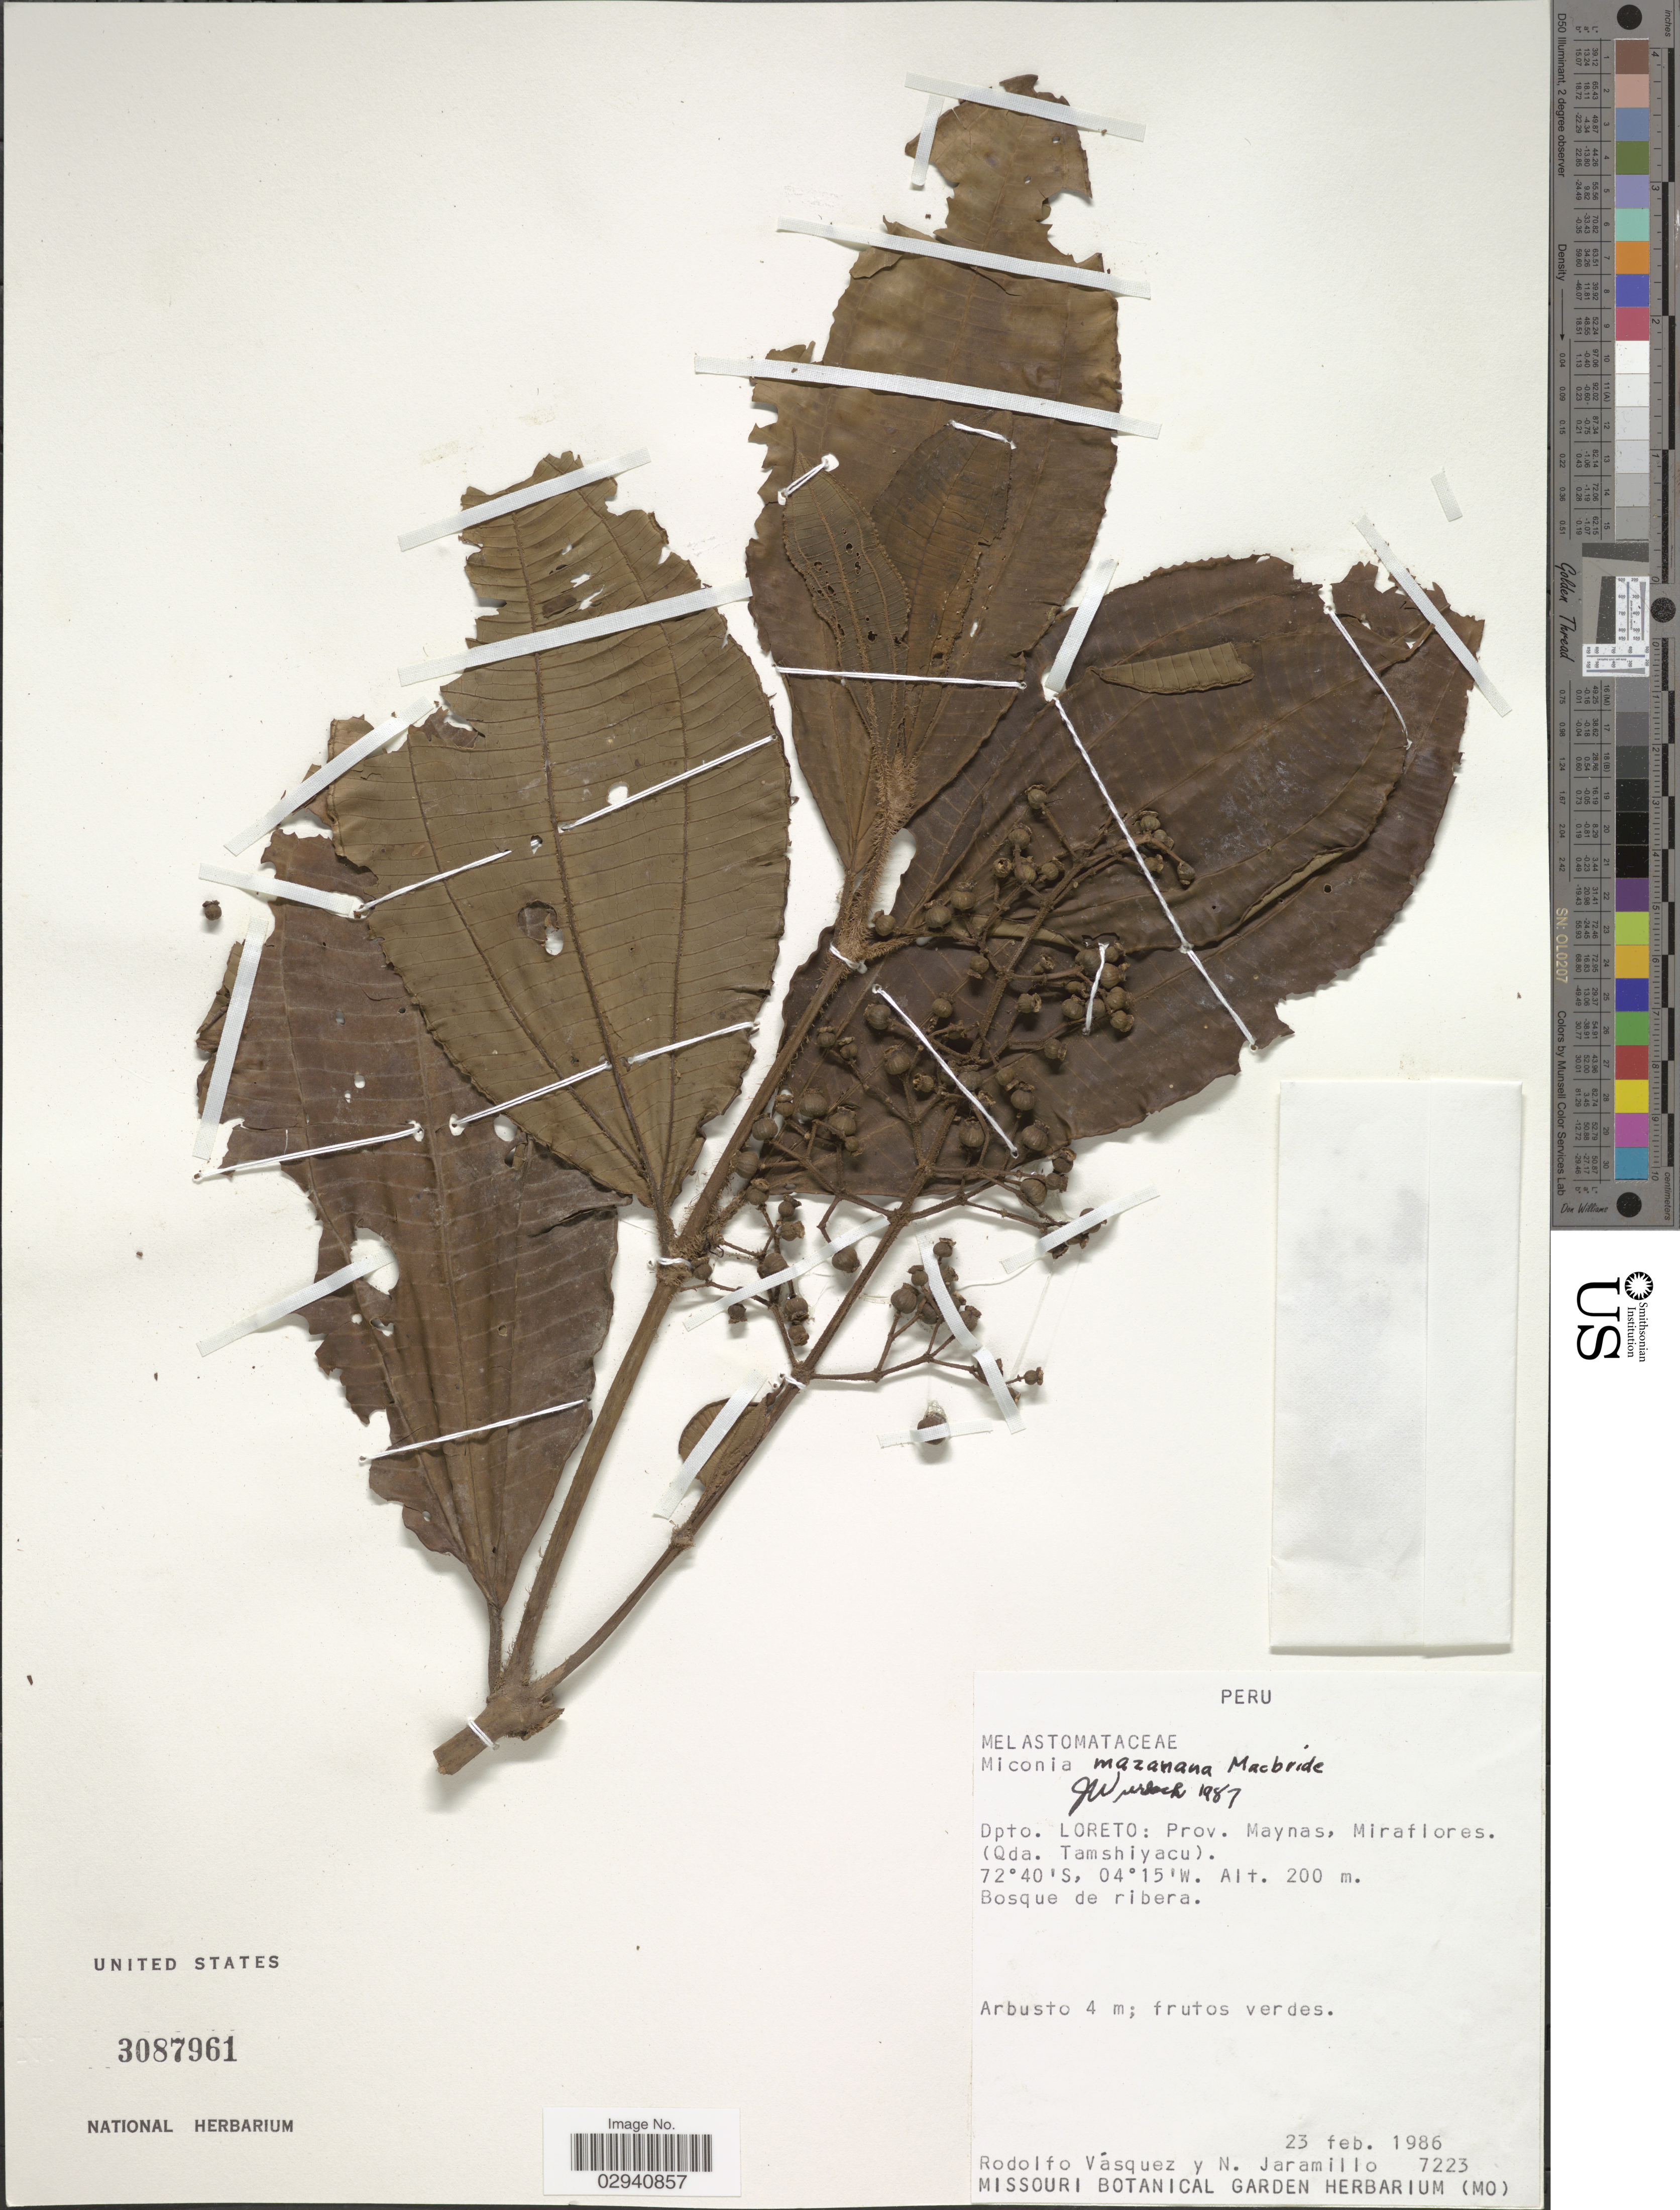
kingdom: Plantae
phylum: Tracheophyta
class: Magnoliopsida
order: Myrtales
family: Melastomataceae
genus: Miconia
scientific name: Miconia mazanana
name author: J.F. Macbr.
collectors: R. Vásquez & N. Jaramillo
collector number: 7223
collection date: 1986-02-23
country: Peru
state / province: Loreto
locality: Dpto. Loreto: Prov. Maynas, Miraflores. (Qda. Tamshiyacu).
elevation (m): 200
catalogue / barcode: US 3087961